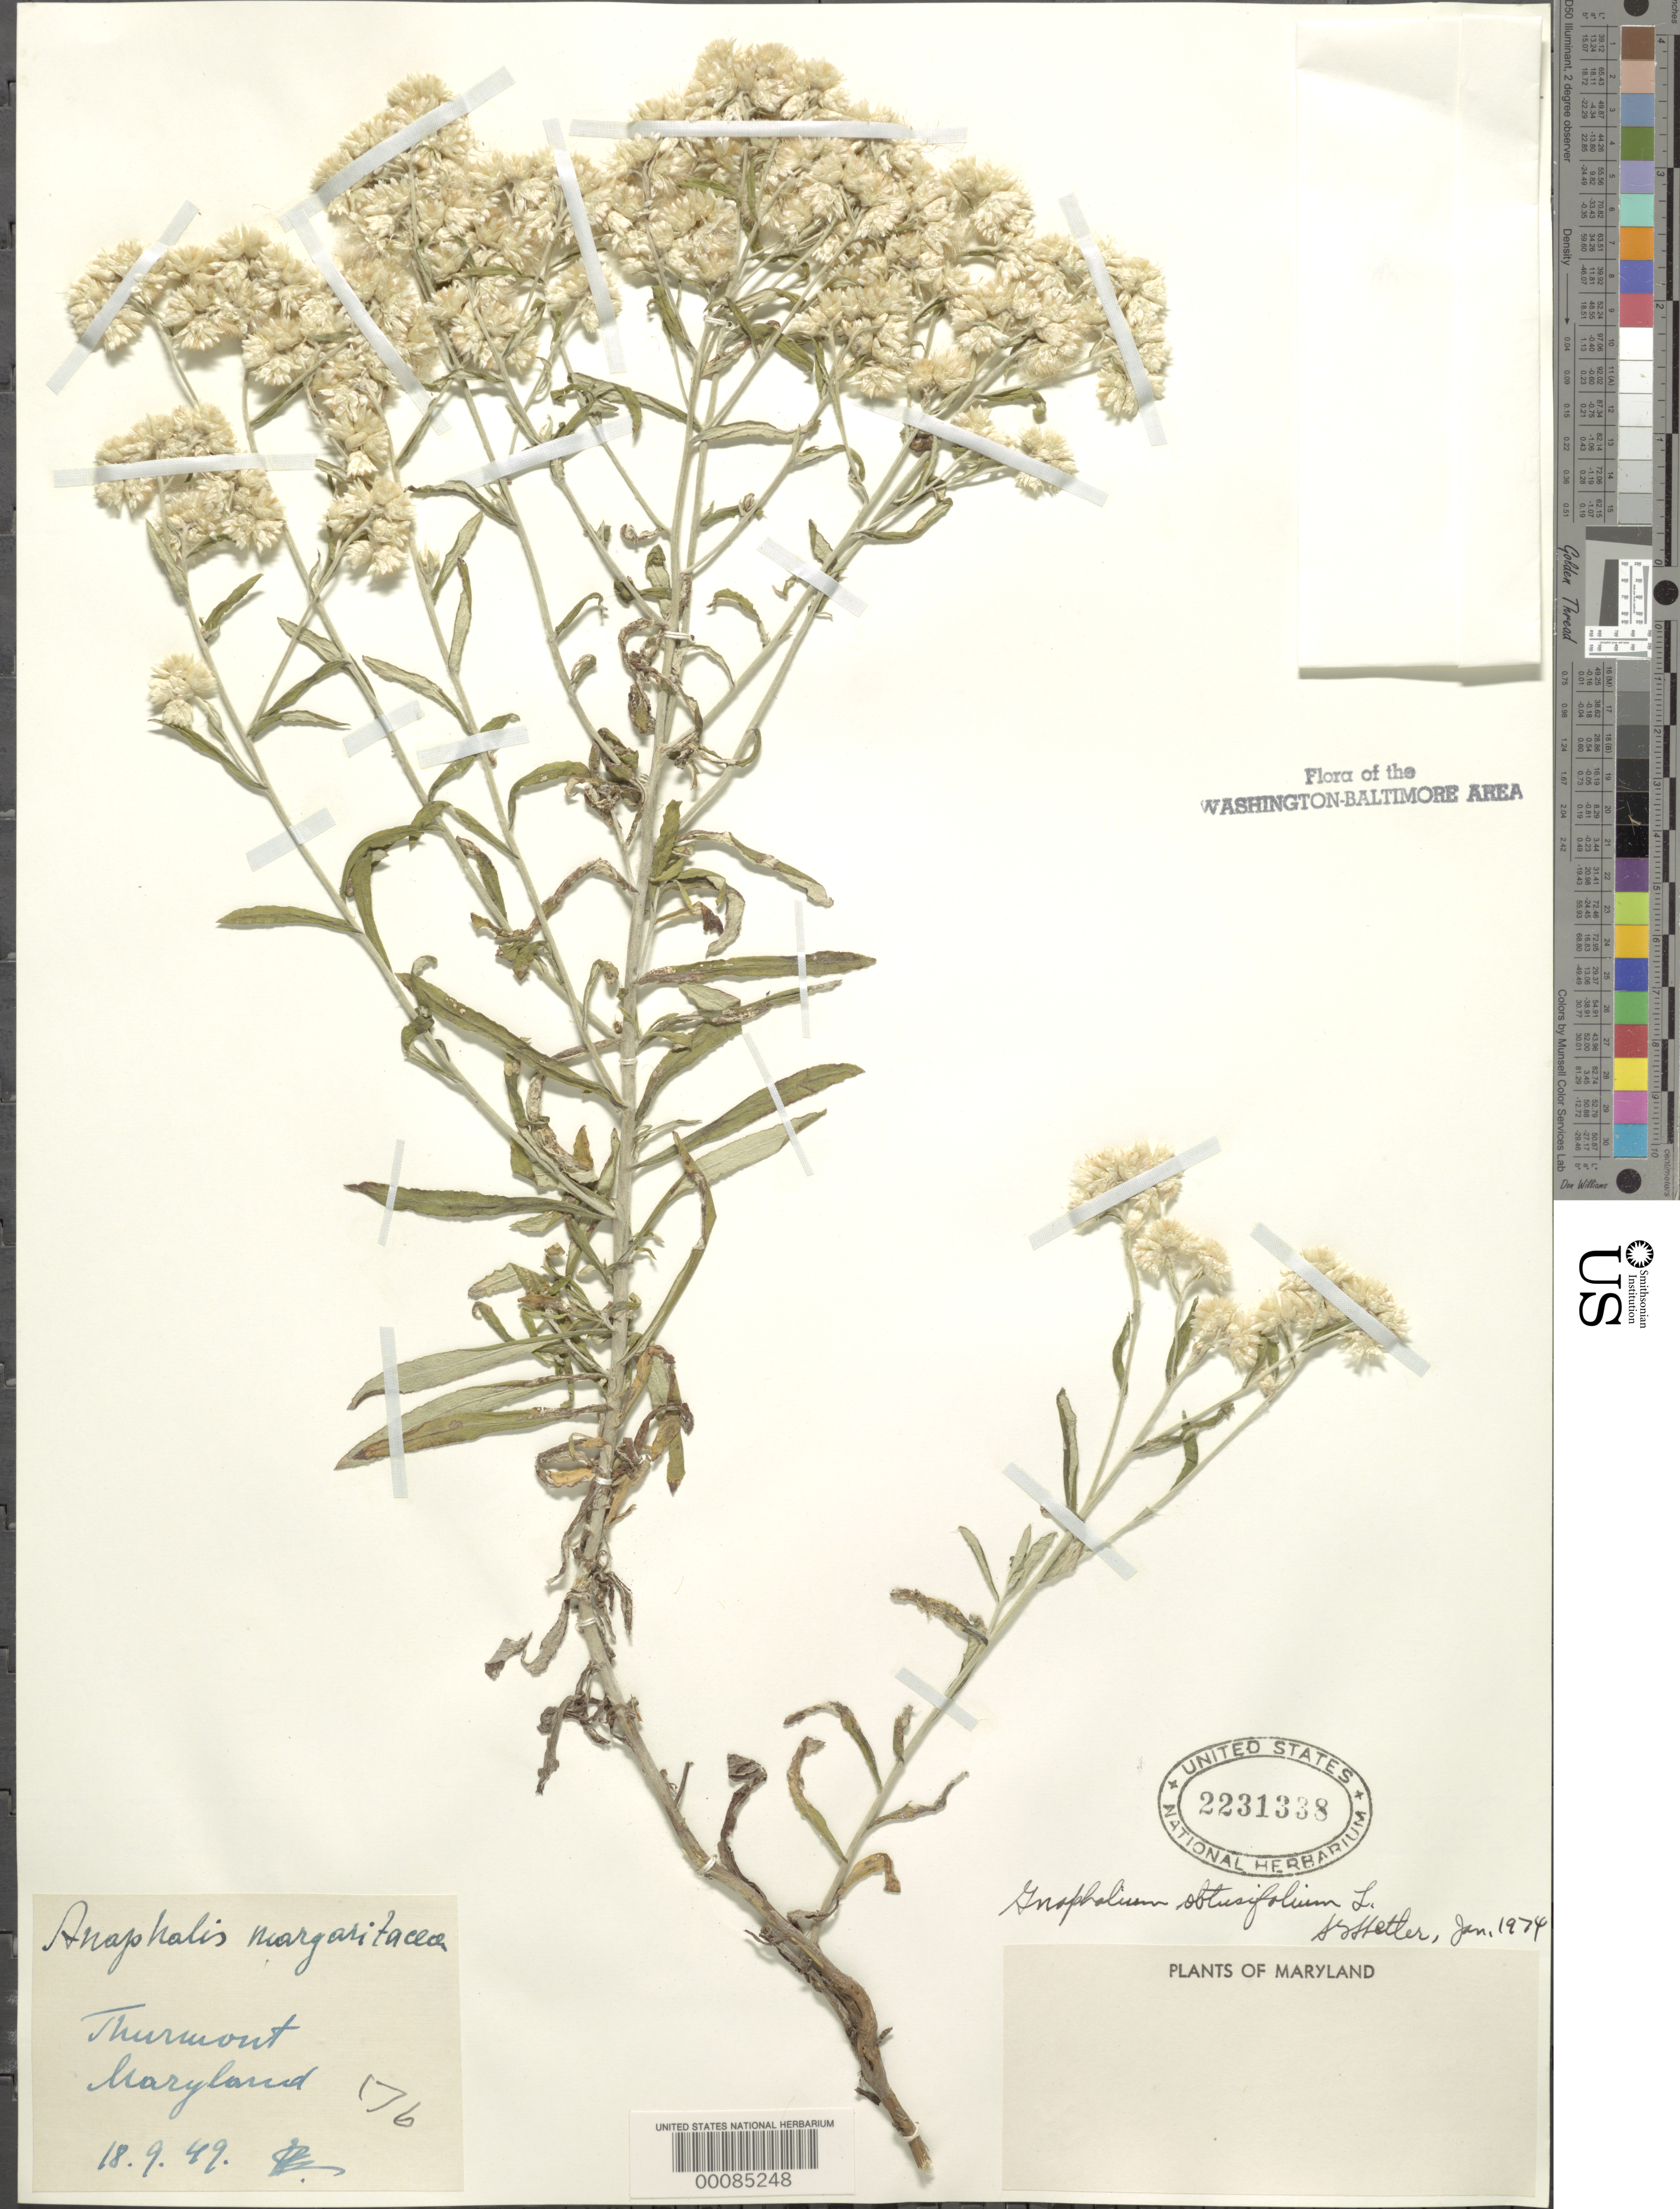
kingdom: Plantae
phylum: Tracheophyta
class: Magnoliopsida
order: Asterales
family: Asteraceae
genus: Pseudognaphalium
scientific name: Pseudognaphalium obtusifolium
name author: (L.) Hilliard & B.L. Burtt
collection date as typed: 18 Sep 1949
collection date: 1949-09-18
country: United States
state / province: Maryland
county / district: Frederick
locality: Thurmont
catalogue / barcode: US 2231338